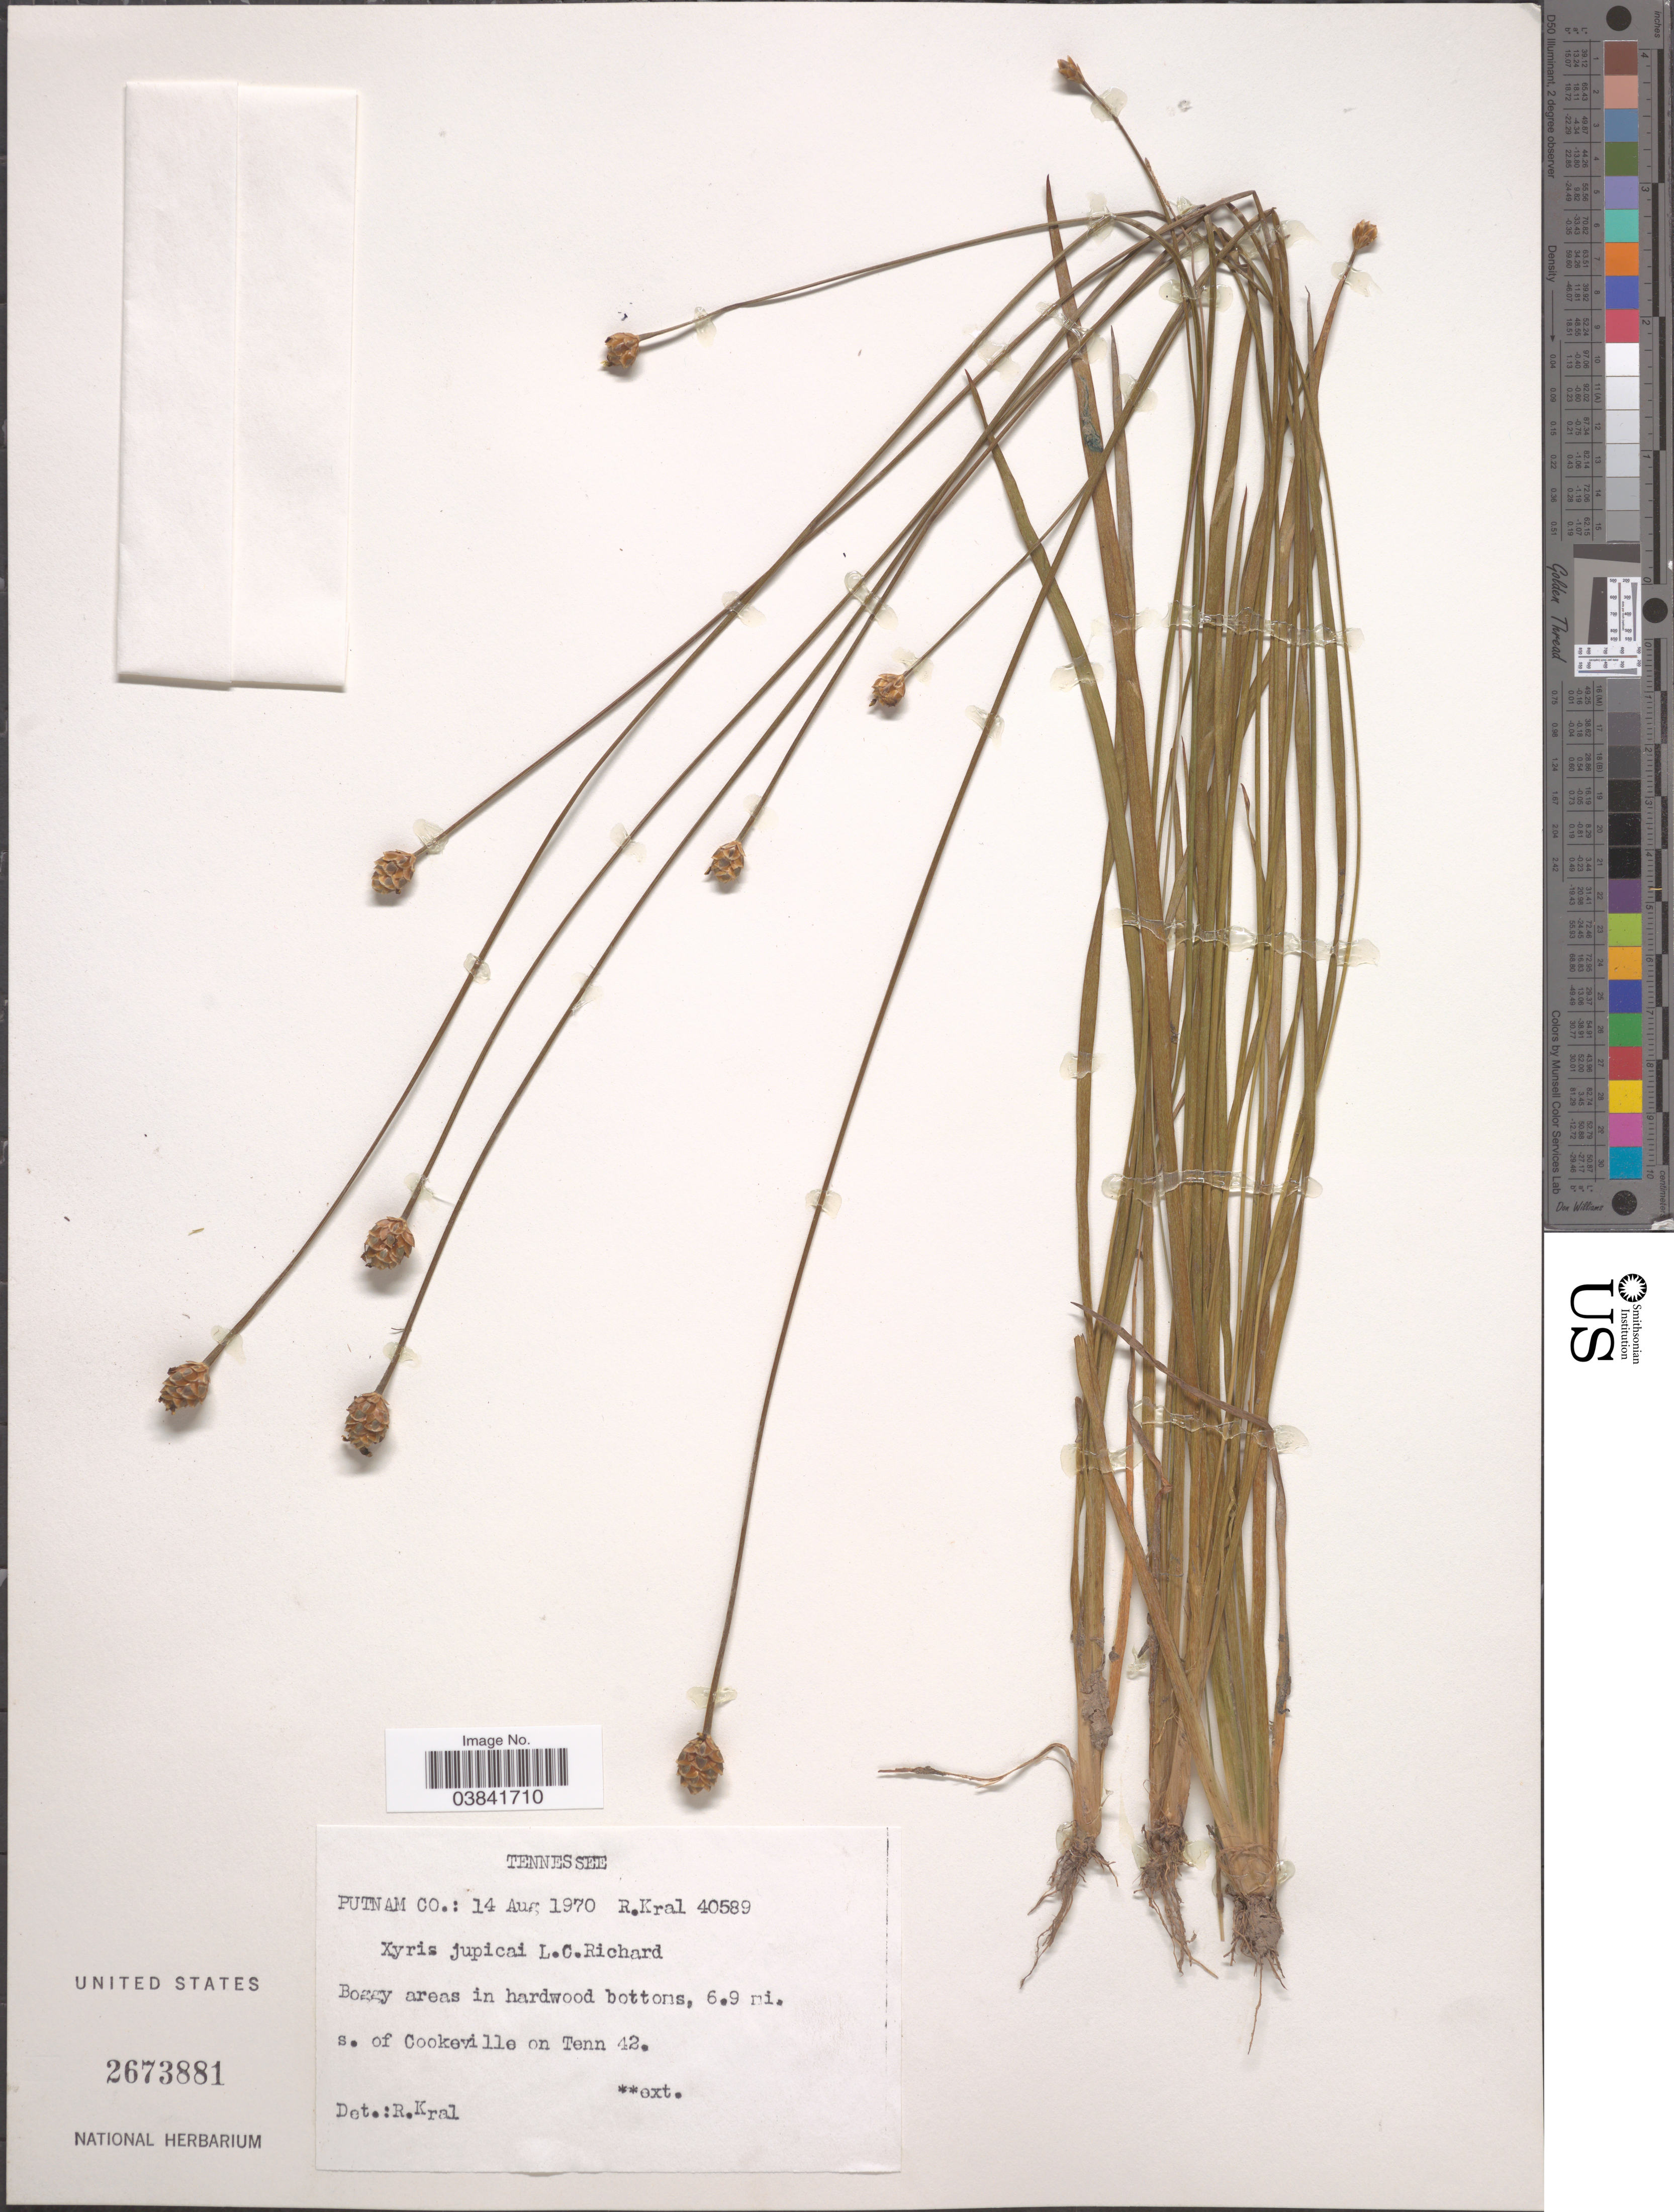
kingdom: Plantae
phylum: Tracheophyta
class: Liliopsida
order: Poales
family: Xyridaceae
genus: Xyris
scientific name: Xyris jupicai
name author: Rich.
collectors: R. Kral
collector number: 40589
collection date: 1970-08-14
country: United States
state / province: Tennessee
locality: Putnam Co. 6.9 mi. s. of Cookeville on Tenn 42.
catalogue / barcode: US 2673881